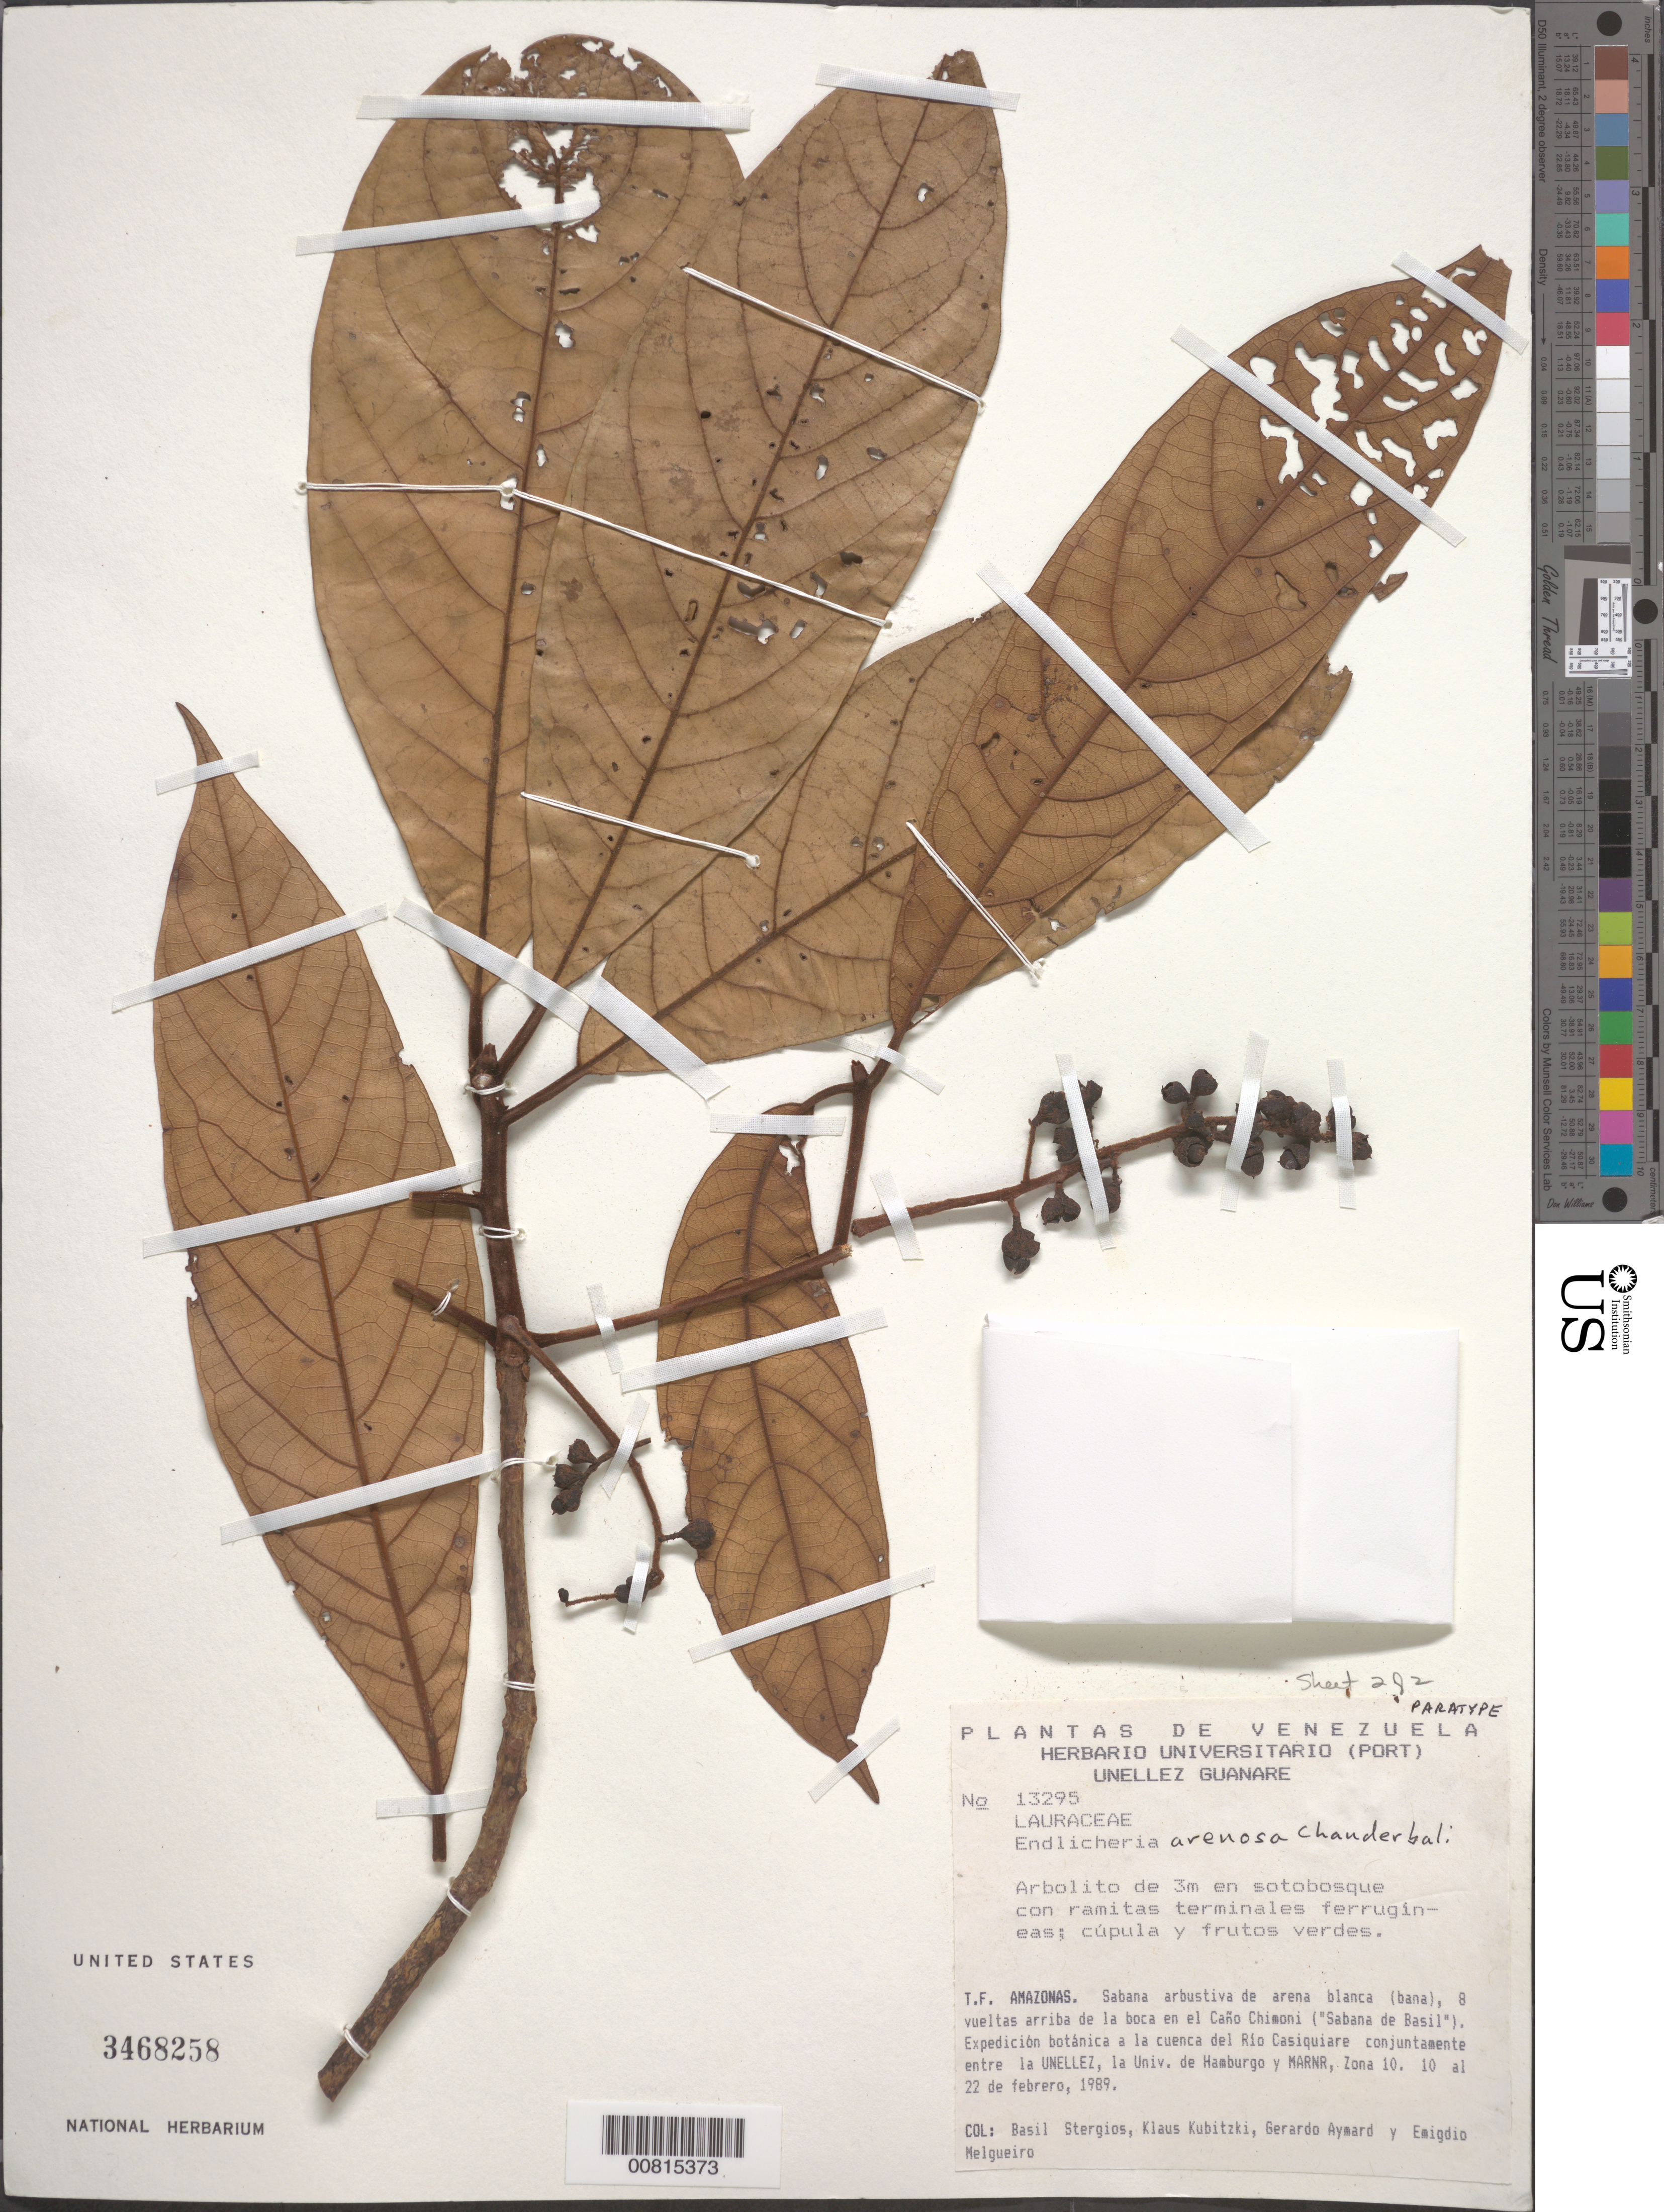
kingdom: Plantae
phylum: Tracheophyta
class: Magnoliopsida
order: Laurales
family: Lauraceae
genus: Endlicheria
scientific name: Endlicheria arenosa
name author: Chanderb.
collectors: B. G. Stergios, K. Kubitzki, G. A. Aymard & E. Melgueiro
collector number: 13295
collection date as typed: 10-Feb-89 to 22-Feb-89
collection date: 1989-02-10/1989-02-22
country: Venezuela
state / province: Amazonas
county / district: Río Negro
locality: Río Casiquiare basin; Caño Chimoni ("Sabana de Basil")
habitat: Sabana arbustiva de arena blanca (bana); en sotobosque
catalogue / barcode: US 3468258